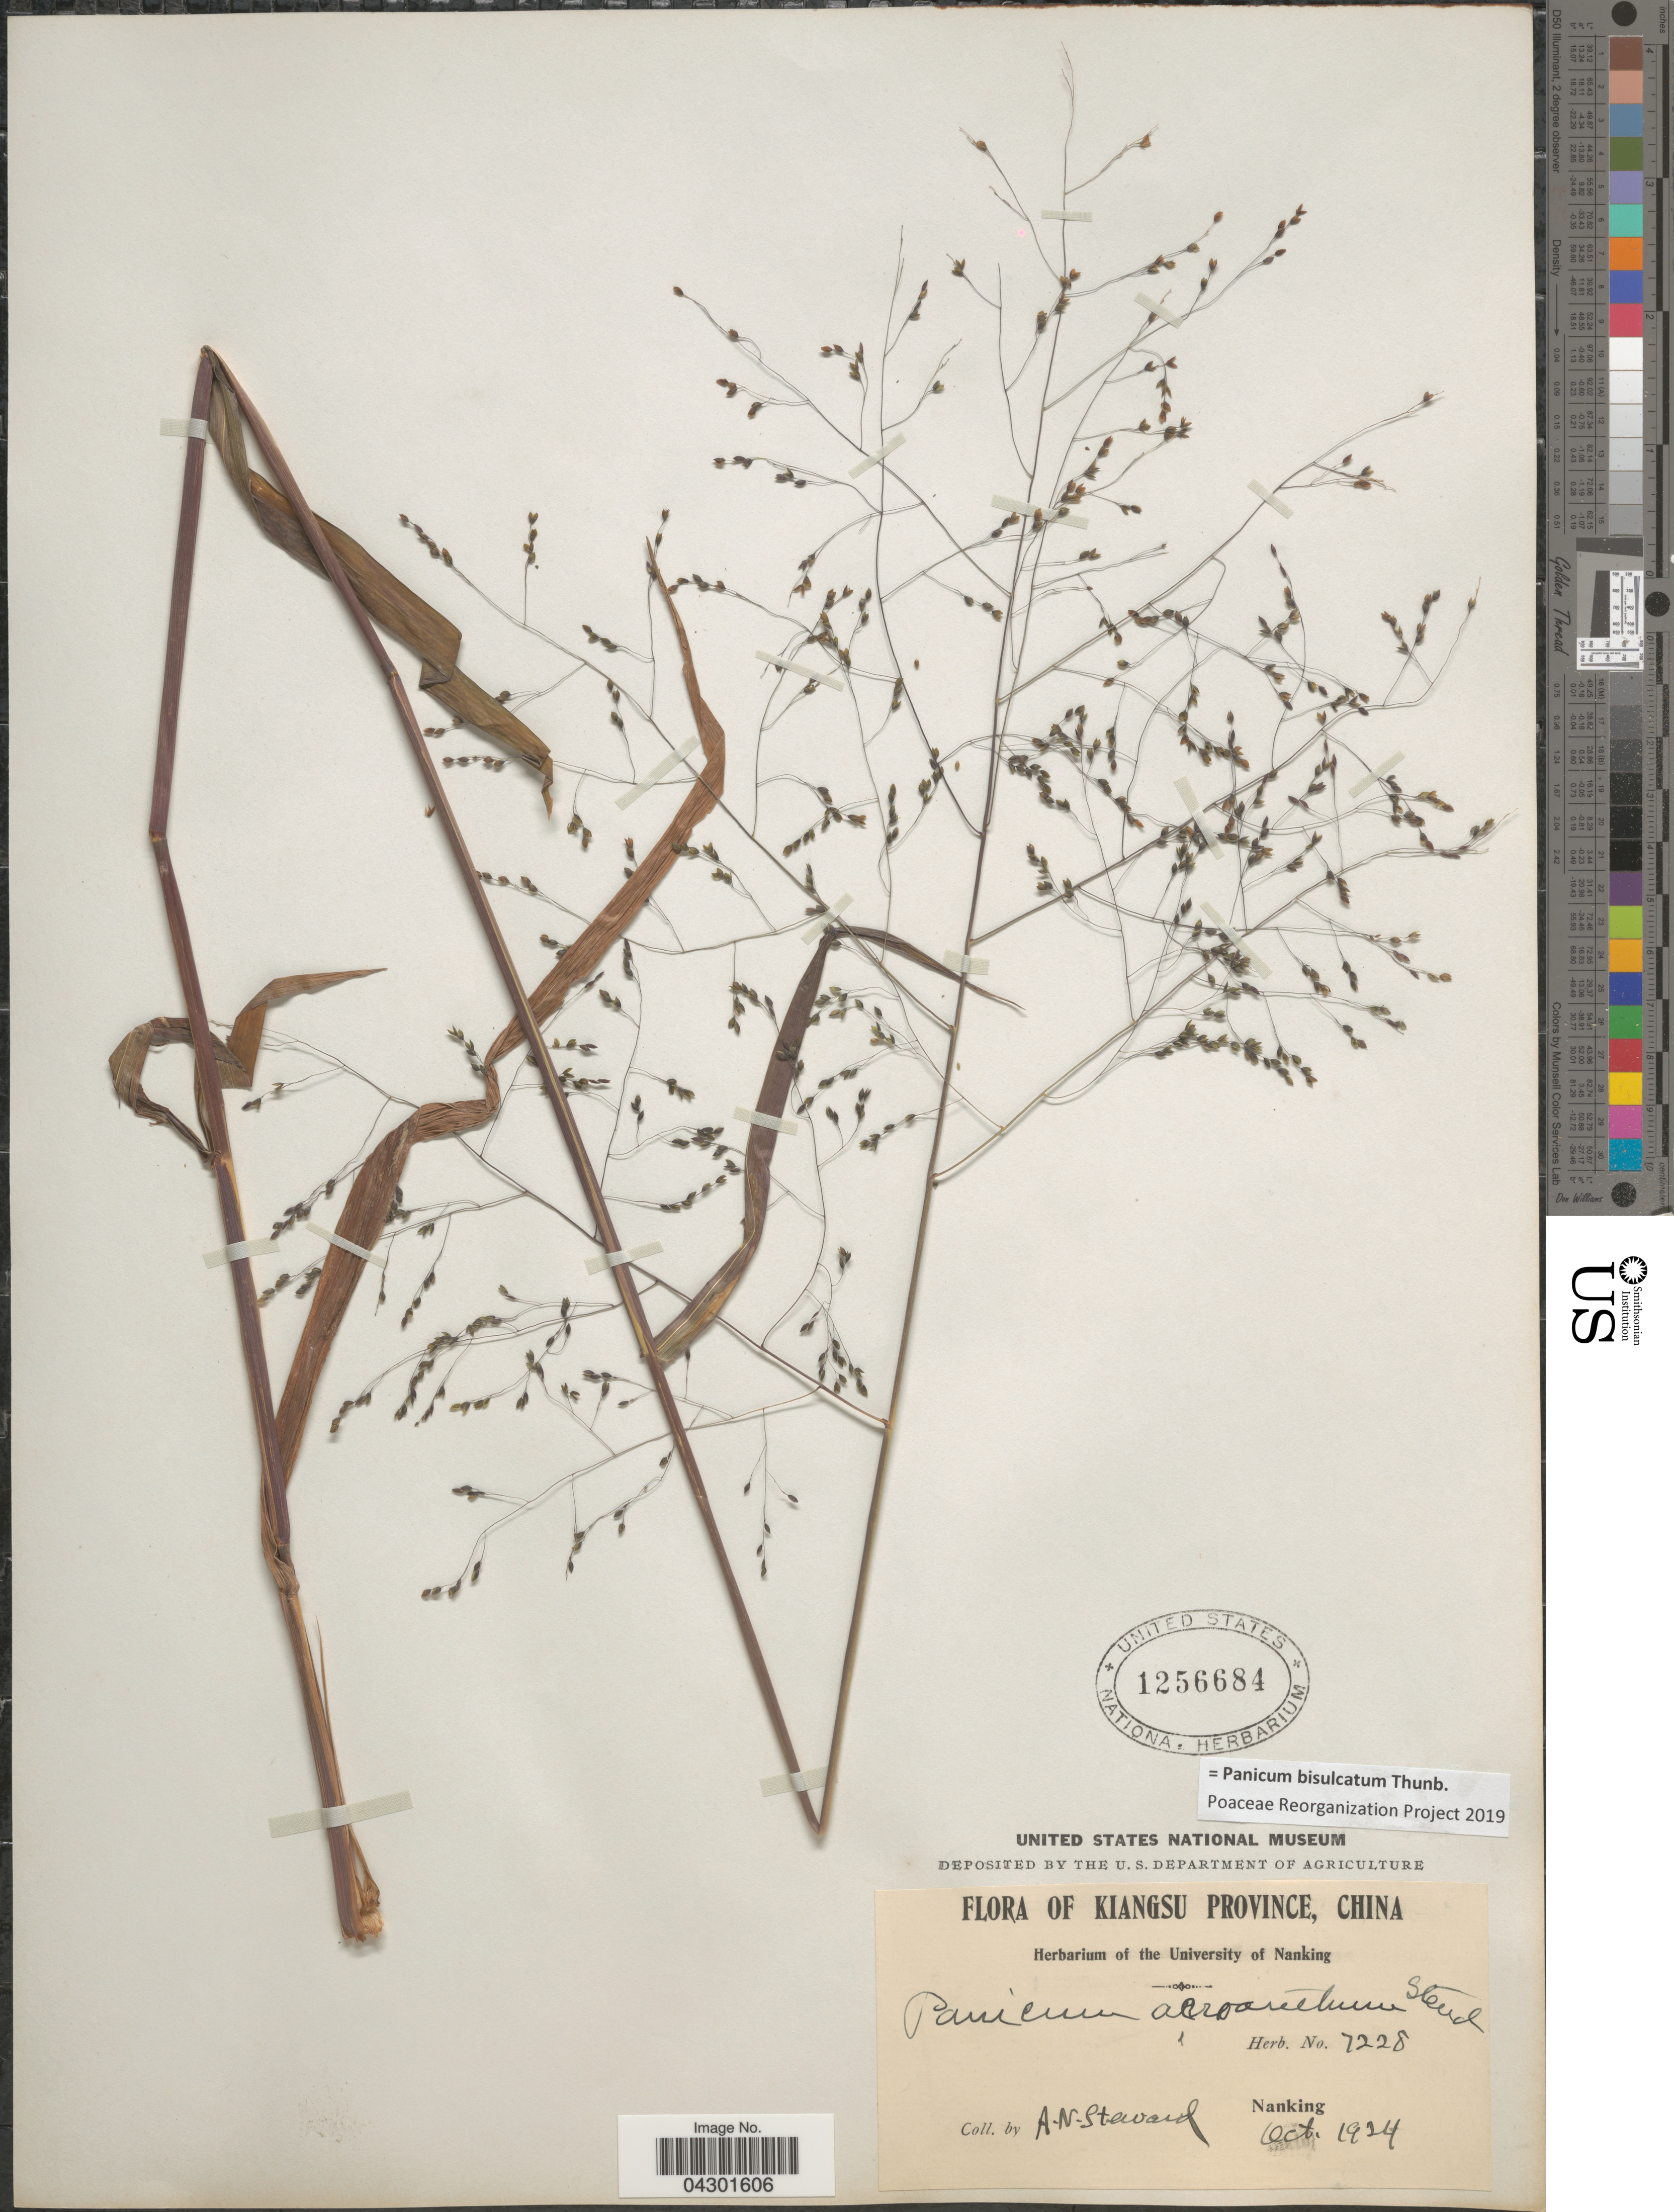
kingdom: Plantae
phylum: Tracheophyta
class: Liliopsida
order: Poales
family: Poaceae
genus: Panicum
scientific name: Panicum bisulcatum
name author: Thunb.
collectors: A. N. Steward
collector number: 7228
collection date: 1924-10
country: China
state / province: Jiangsu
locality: Kiangsu Province. Nanking.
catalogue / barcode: US 156684